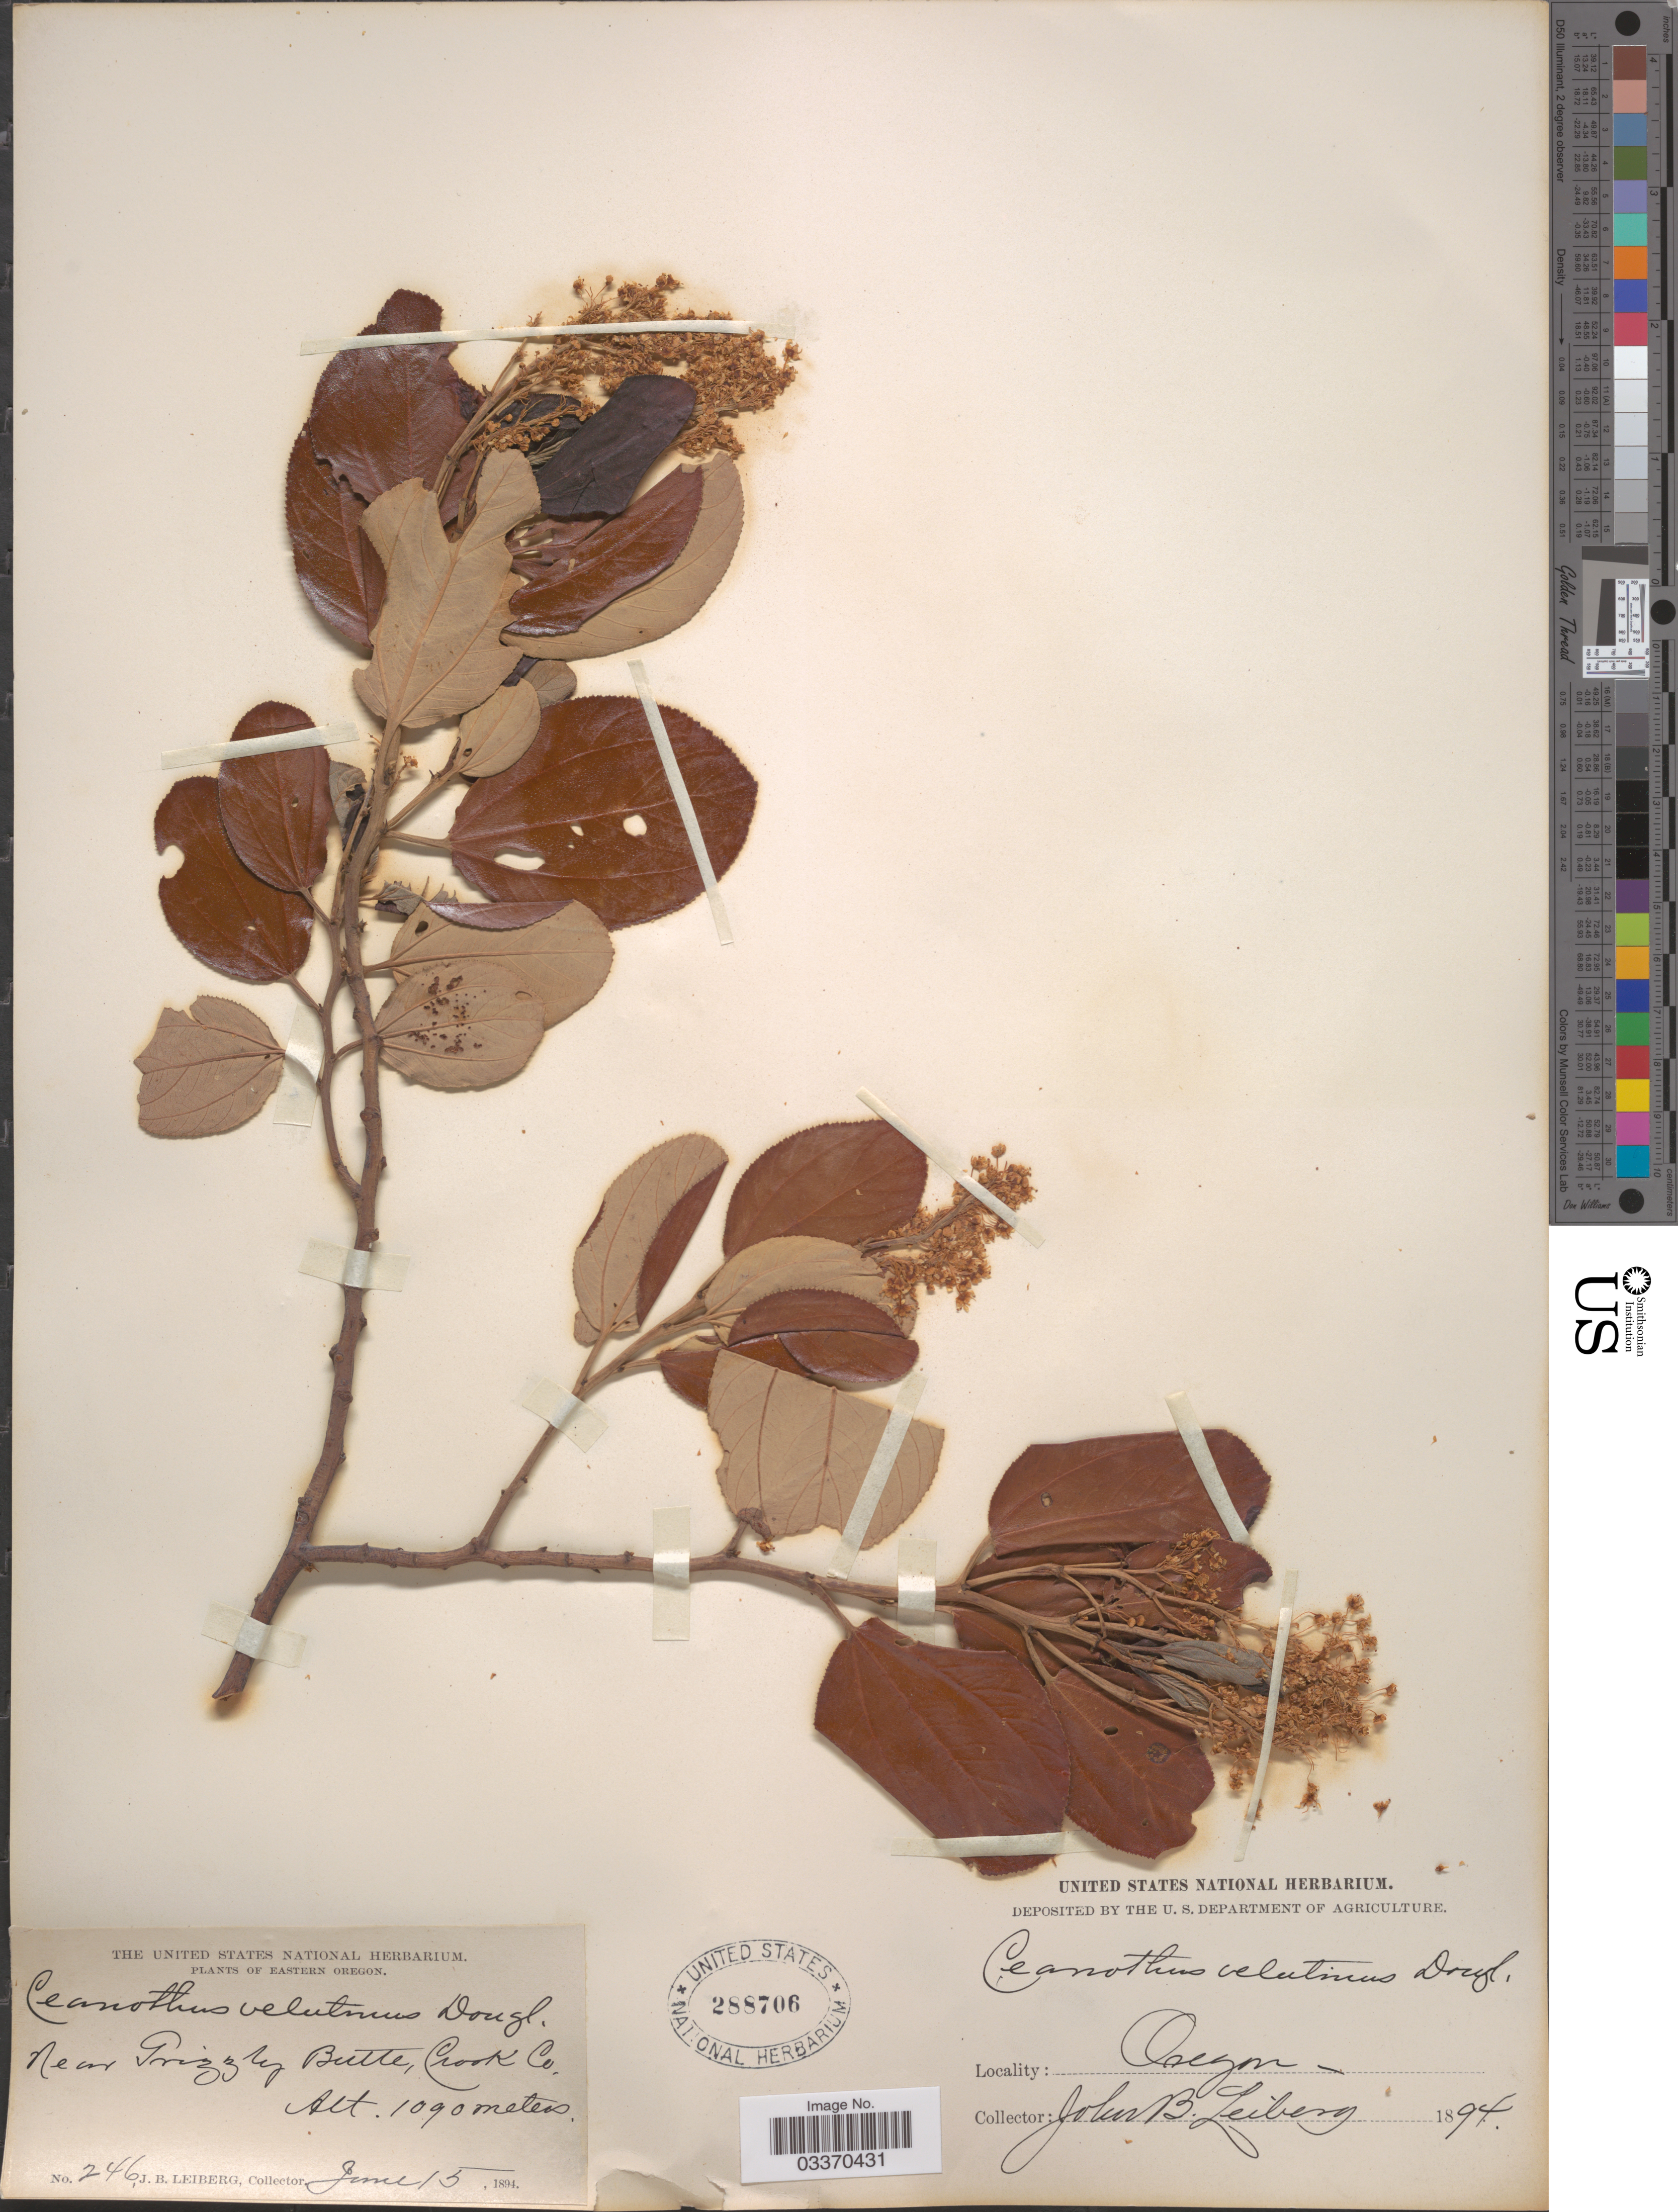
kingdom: Plantae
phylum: Tracheophyta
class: Magnoliopsida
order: Rosales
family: Rhamnaceae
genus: Ceanothus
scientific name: Ceanothus velutinus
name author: Douglas ex Hook.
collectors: J. Leiberg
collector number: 246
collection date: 1894-06-15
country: United States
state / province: Oregon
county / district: Crook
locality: Eastern Oregon. Near Grizzly Butte, Crook Co.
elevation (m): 1090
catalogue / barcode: US 288706